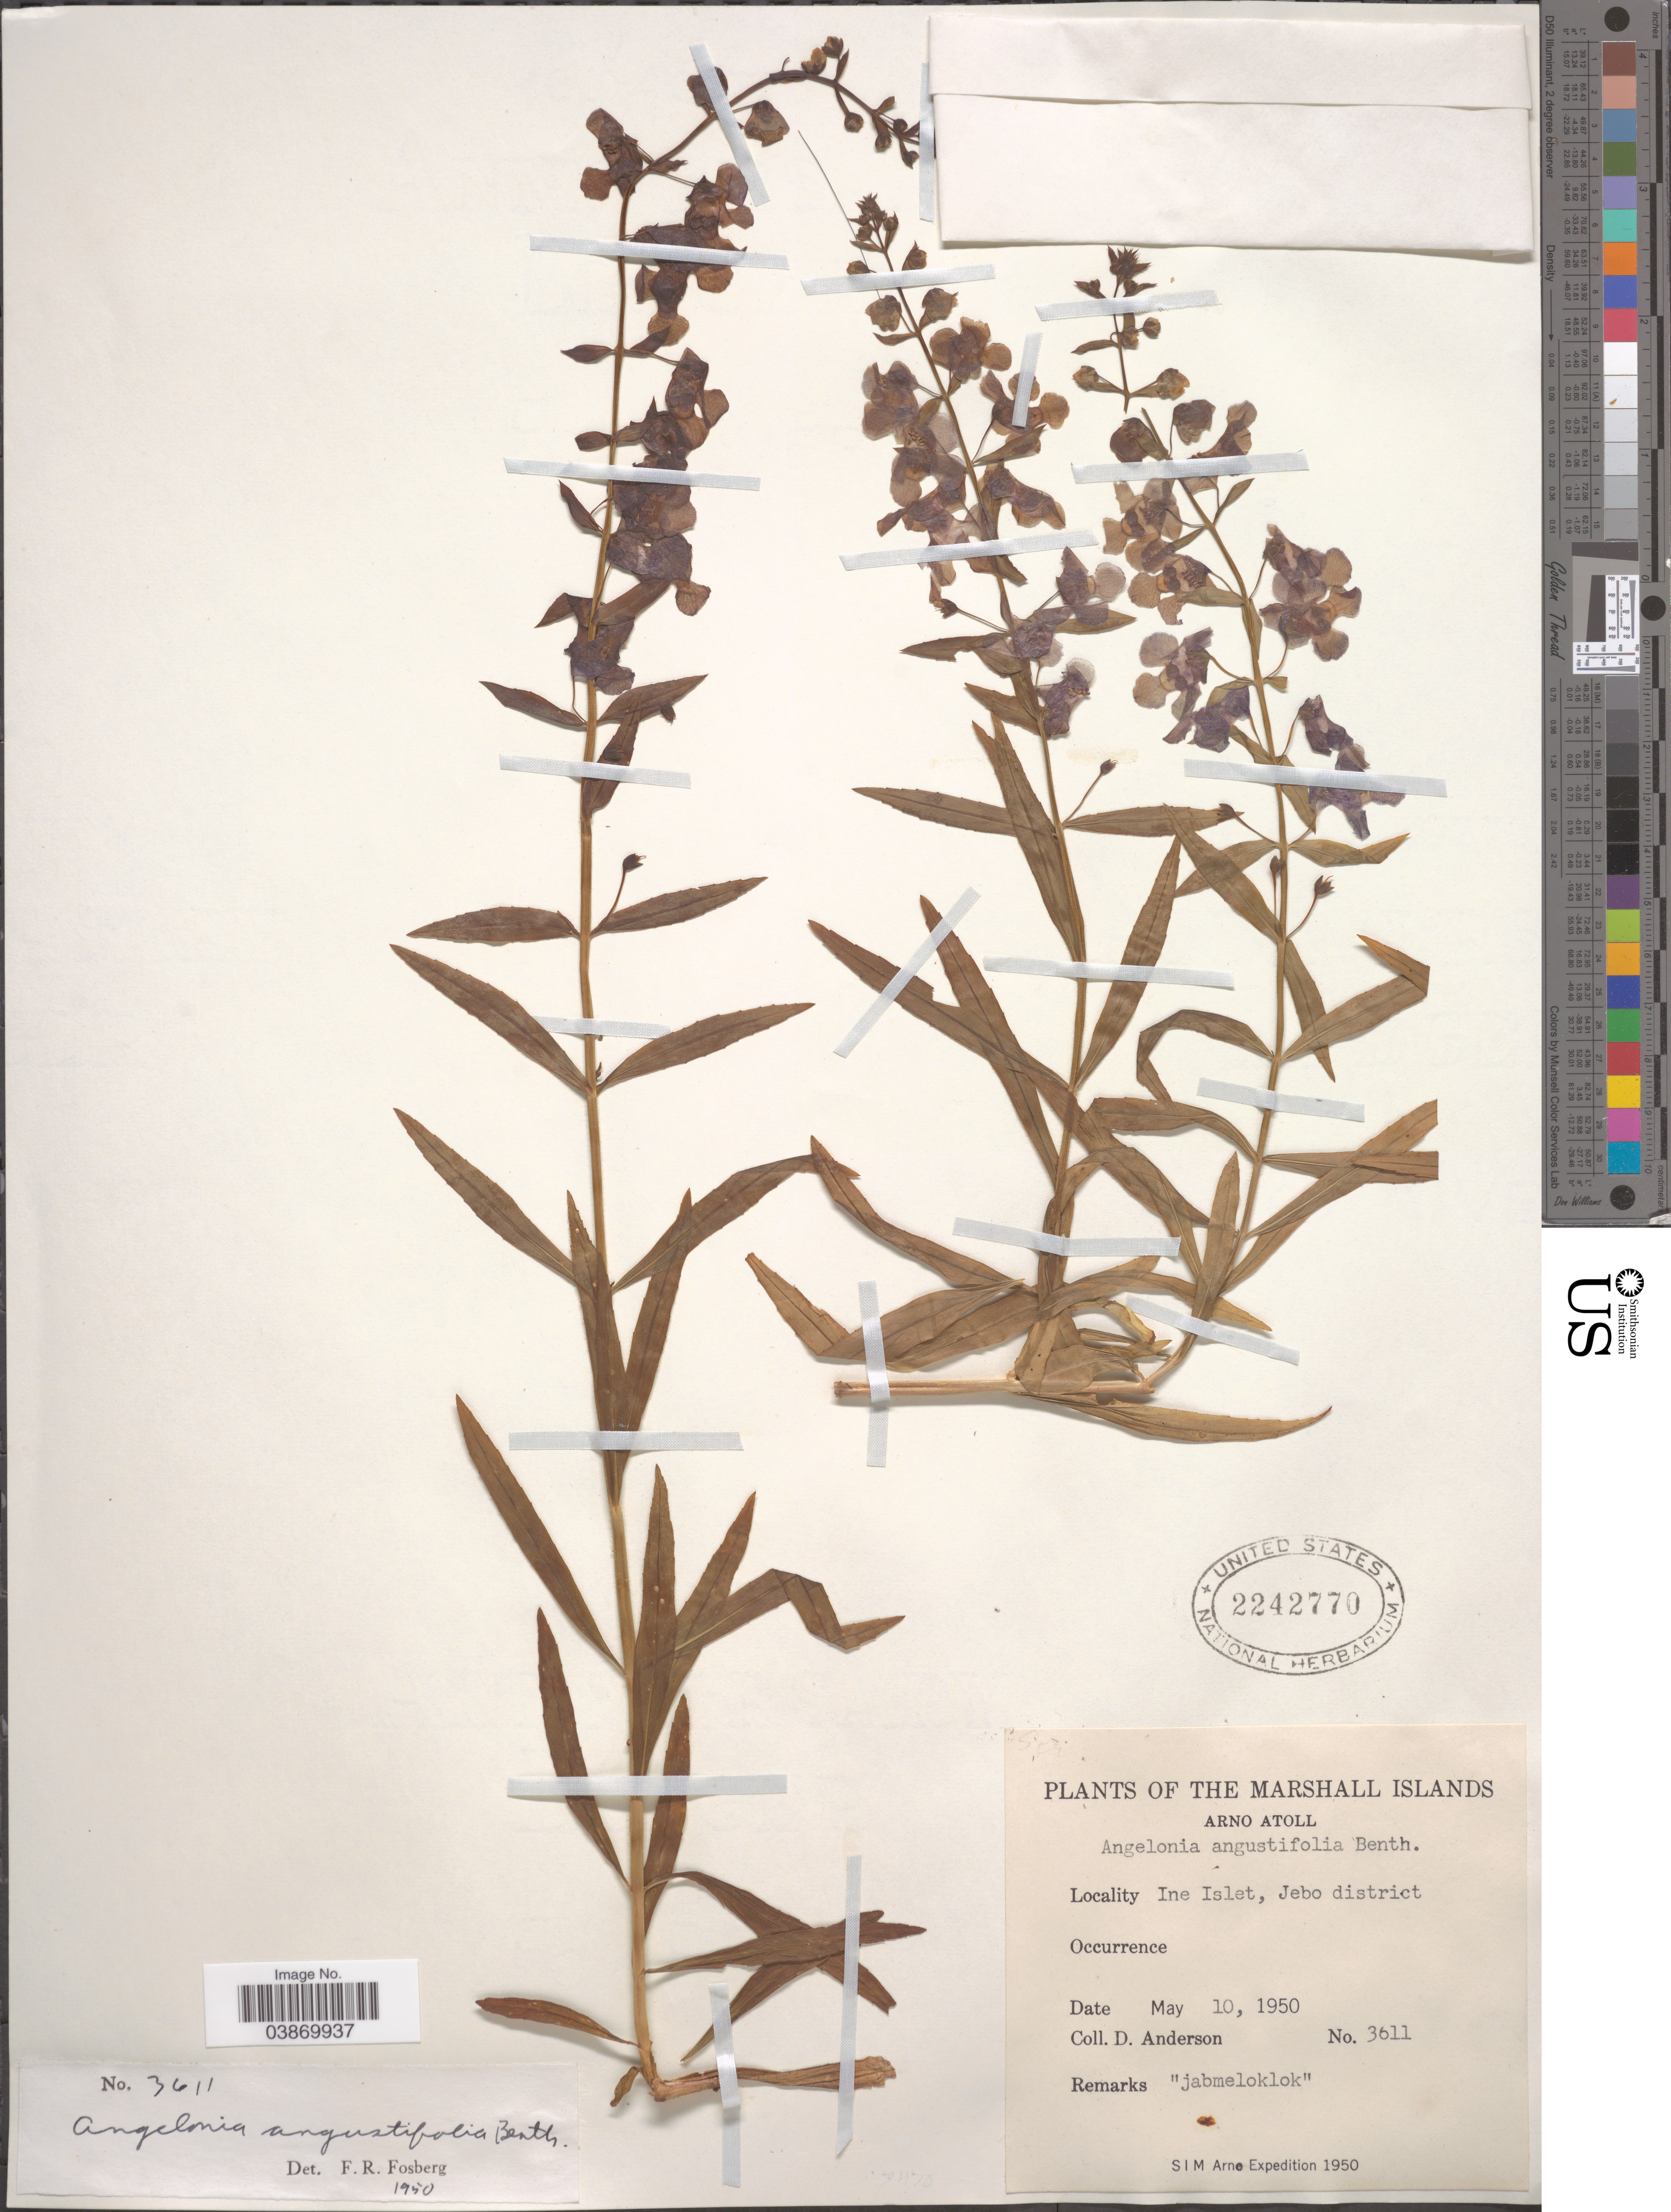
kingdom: Plantae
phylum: Tracheophyta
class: Magnoliopsida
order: Lamiales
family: Plantaginaceae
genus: Angelonia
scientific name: Angelonia angustifolia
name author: Benth.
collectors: D. Anderson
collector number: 3611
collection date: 1950-05-10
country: Marshall Islands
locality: Arno Atoll. Ine Islet, Jebo district.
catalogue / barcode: US 2242770